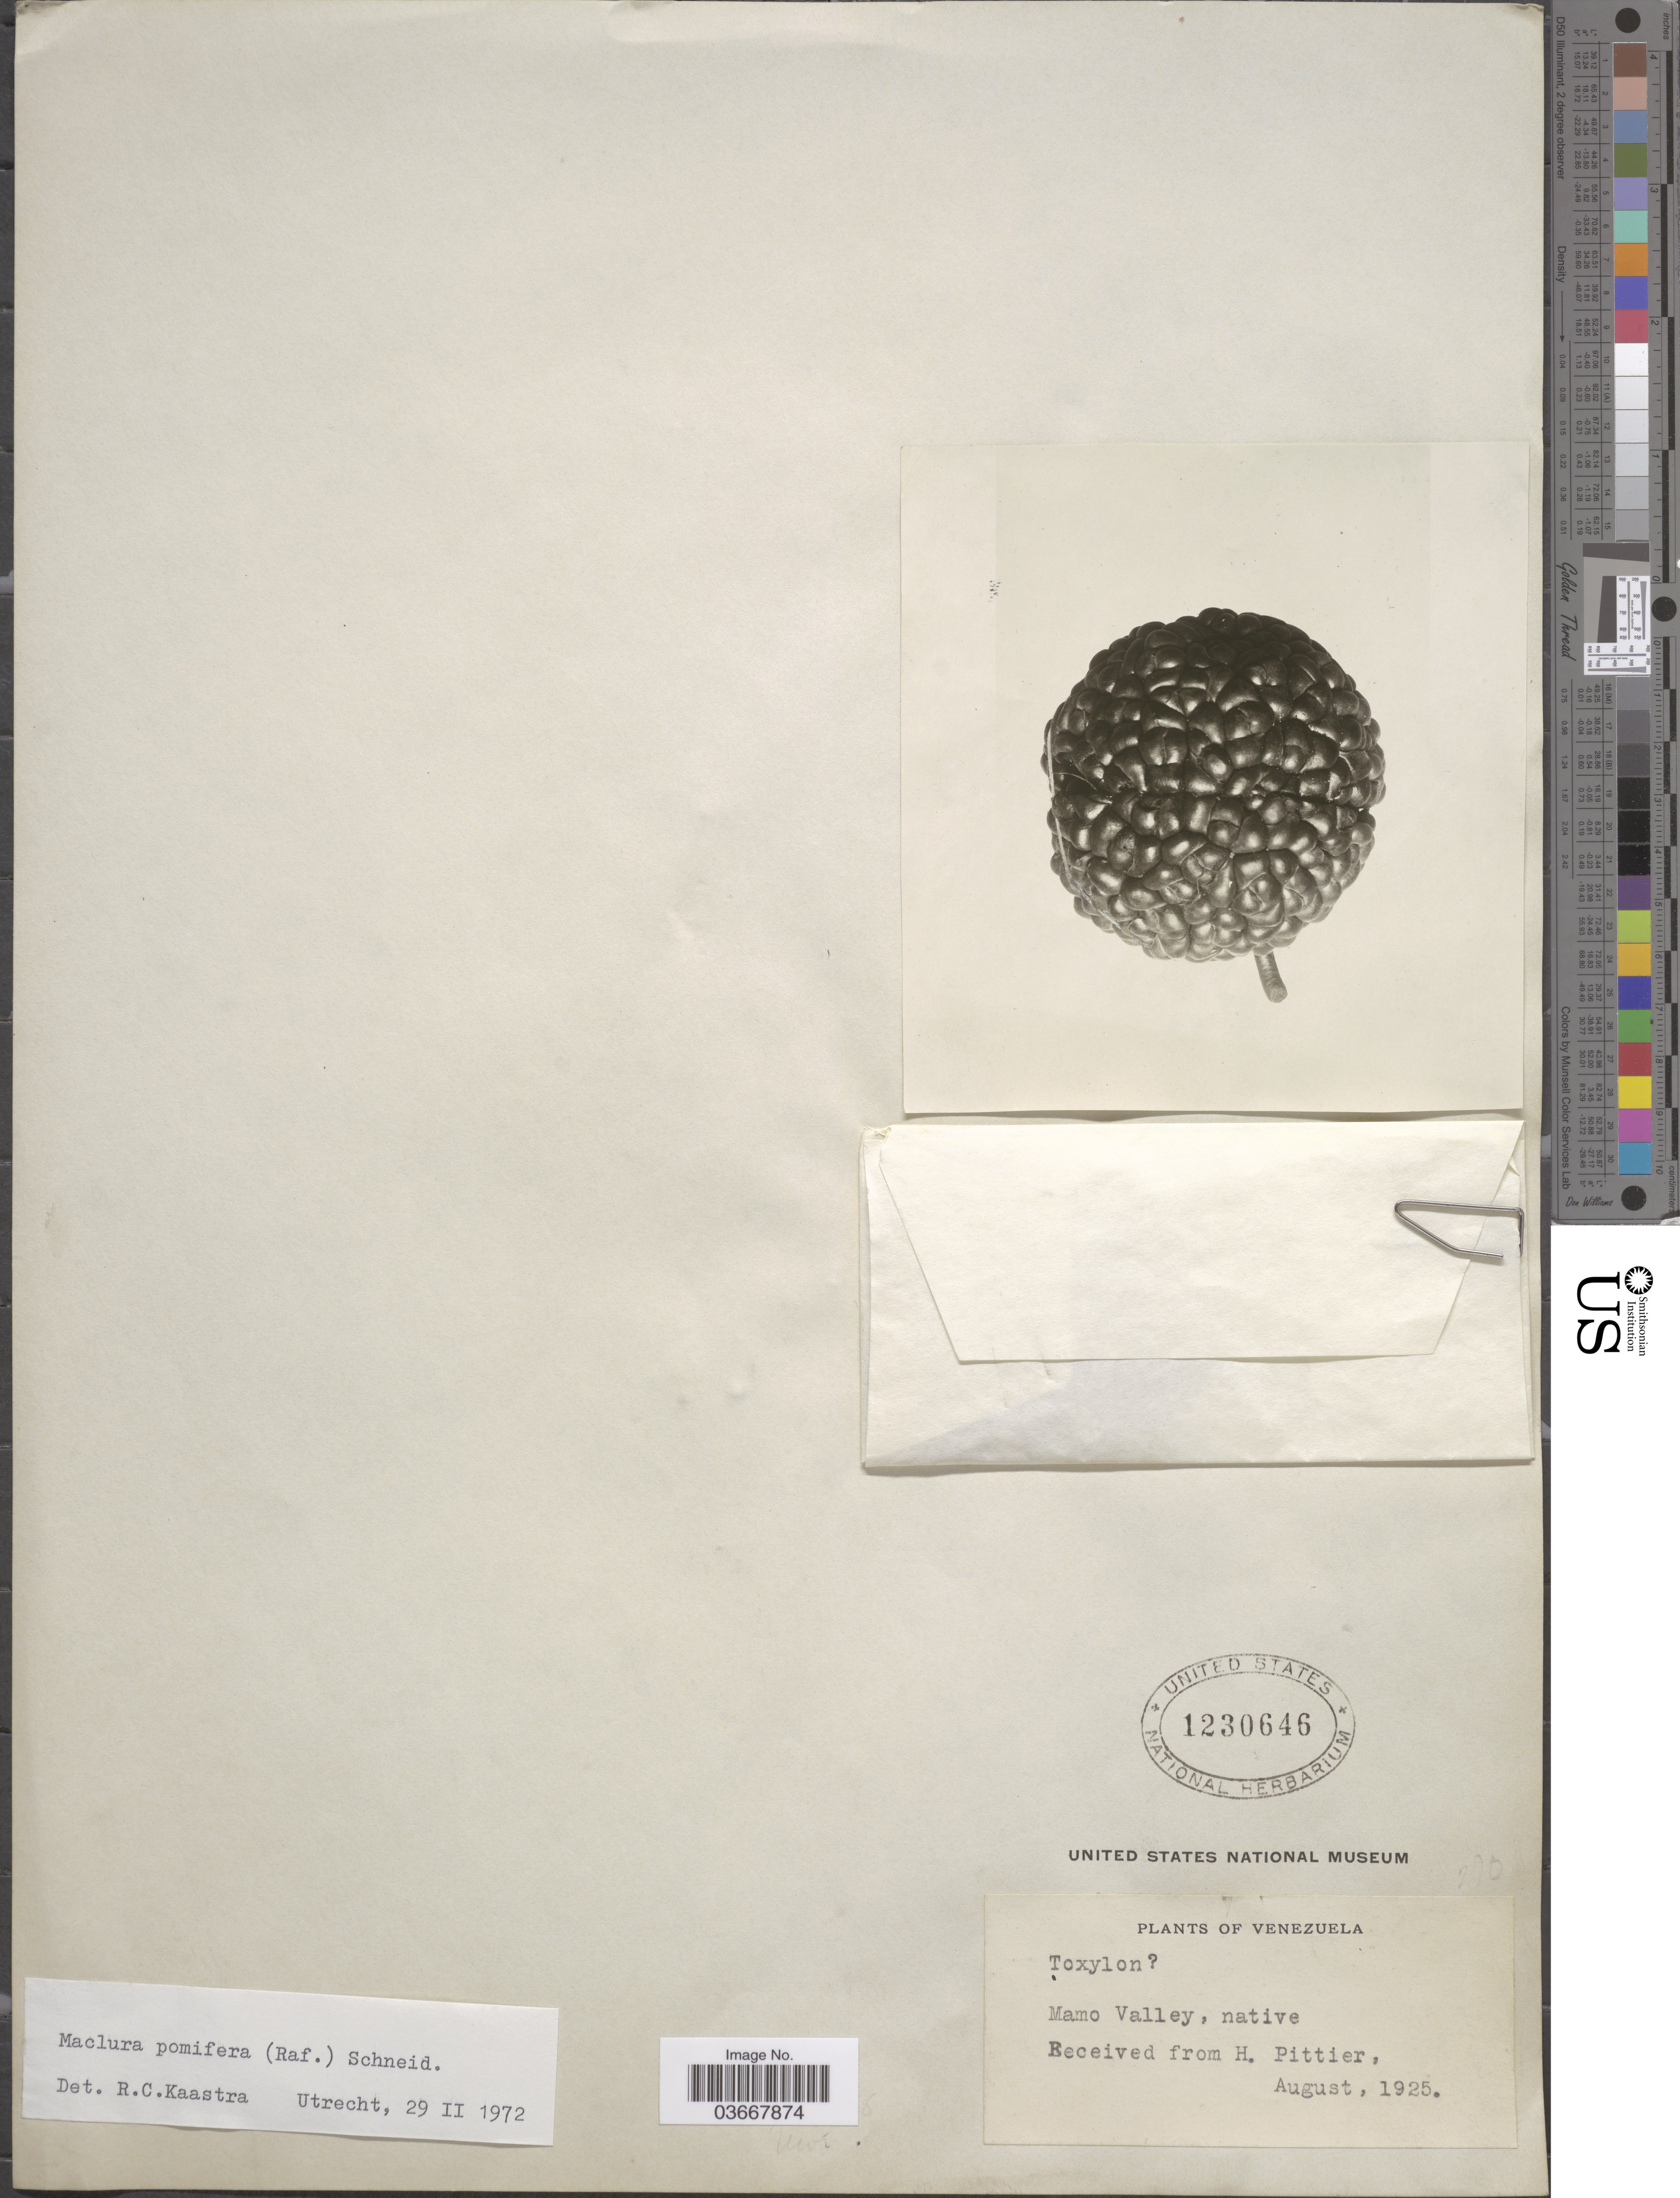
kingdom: Plantae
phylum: Tracheophyta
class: Magnoliopsida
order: Rosales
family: Moraceae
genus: Maclura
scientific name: Maclura pomifera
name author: (Raf.) C.K. Schneid.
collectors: H. F. Pittier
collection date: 1925-08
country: Venezuela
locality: Mamo Valley.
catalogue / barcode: US 1230646